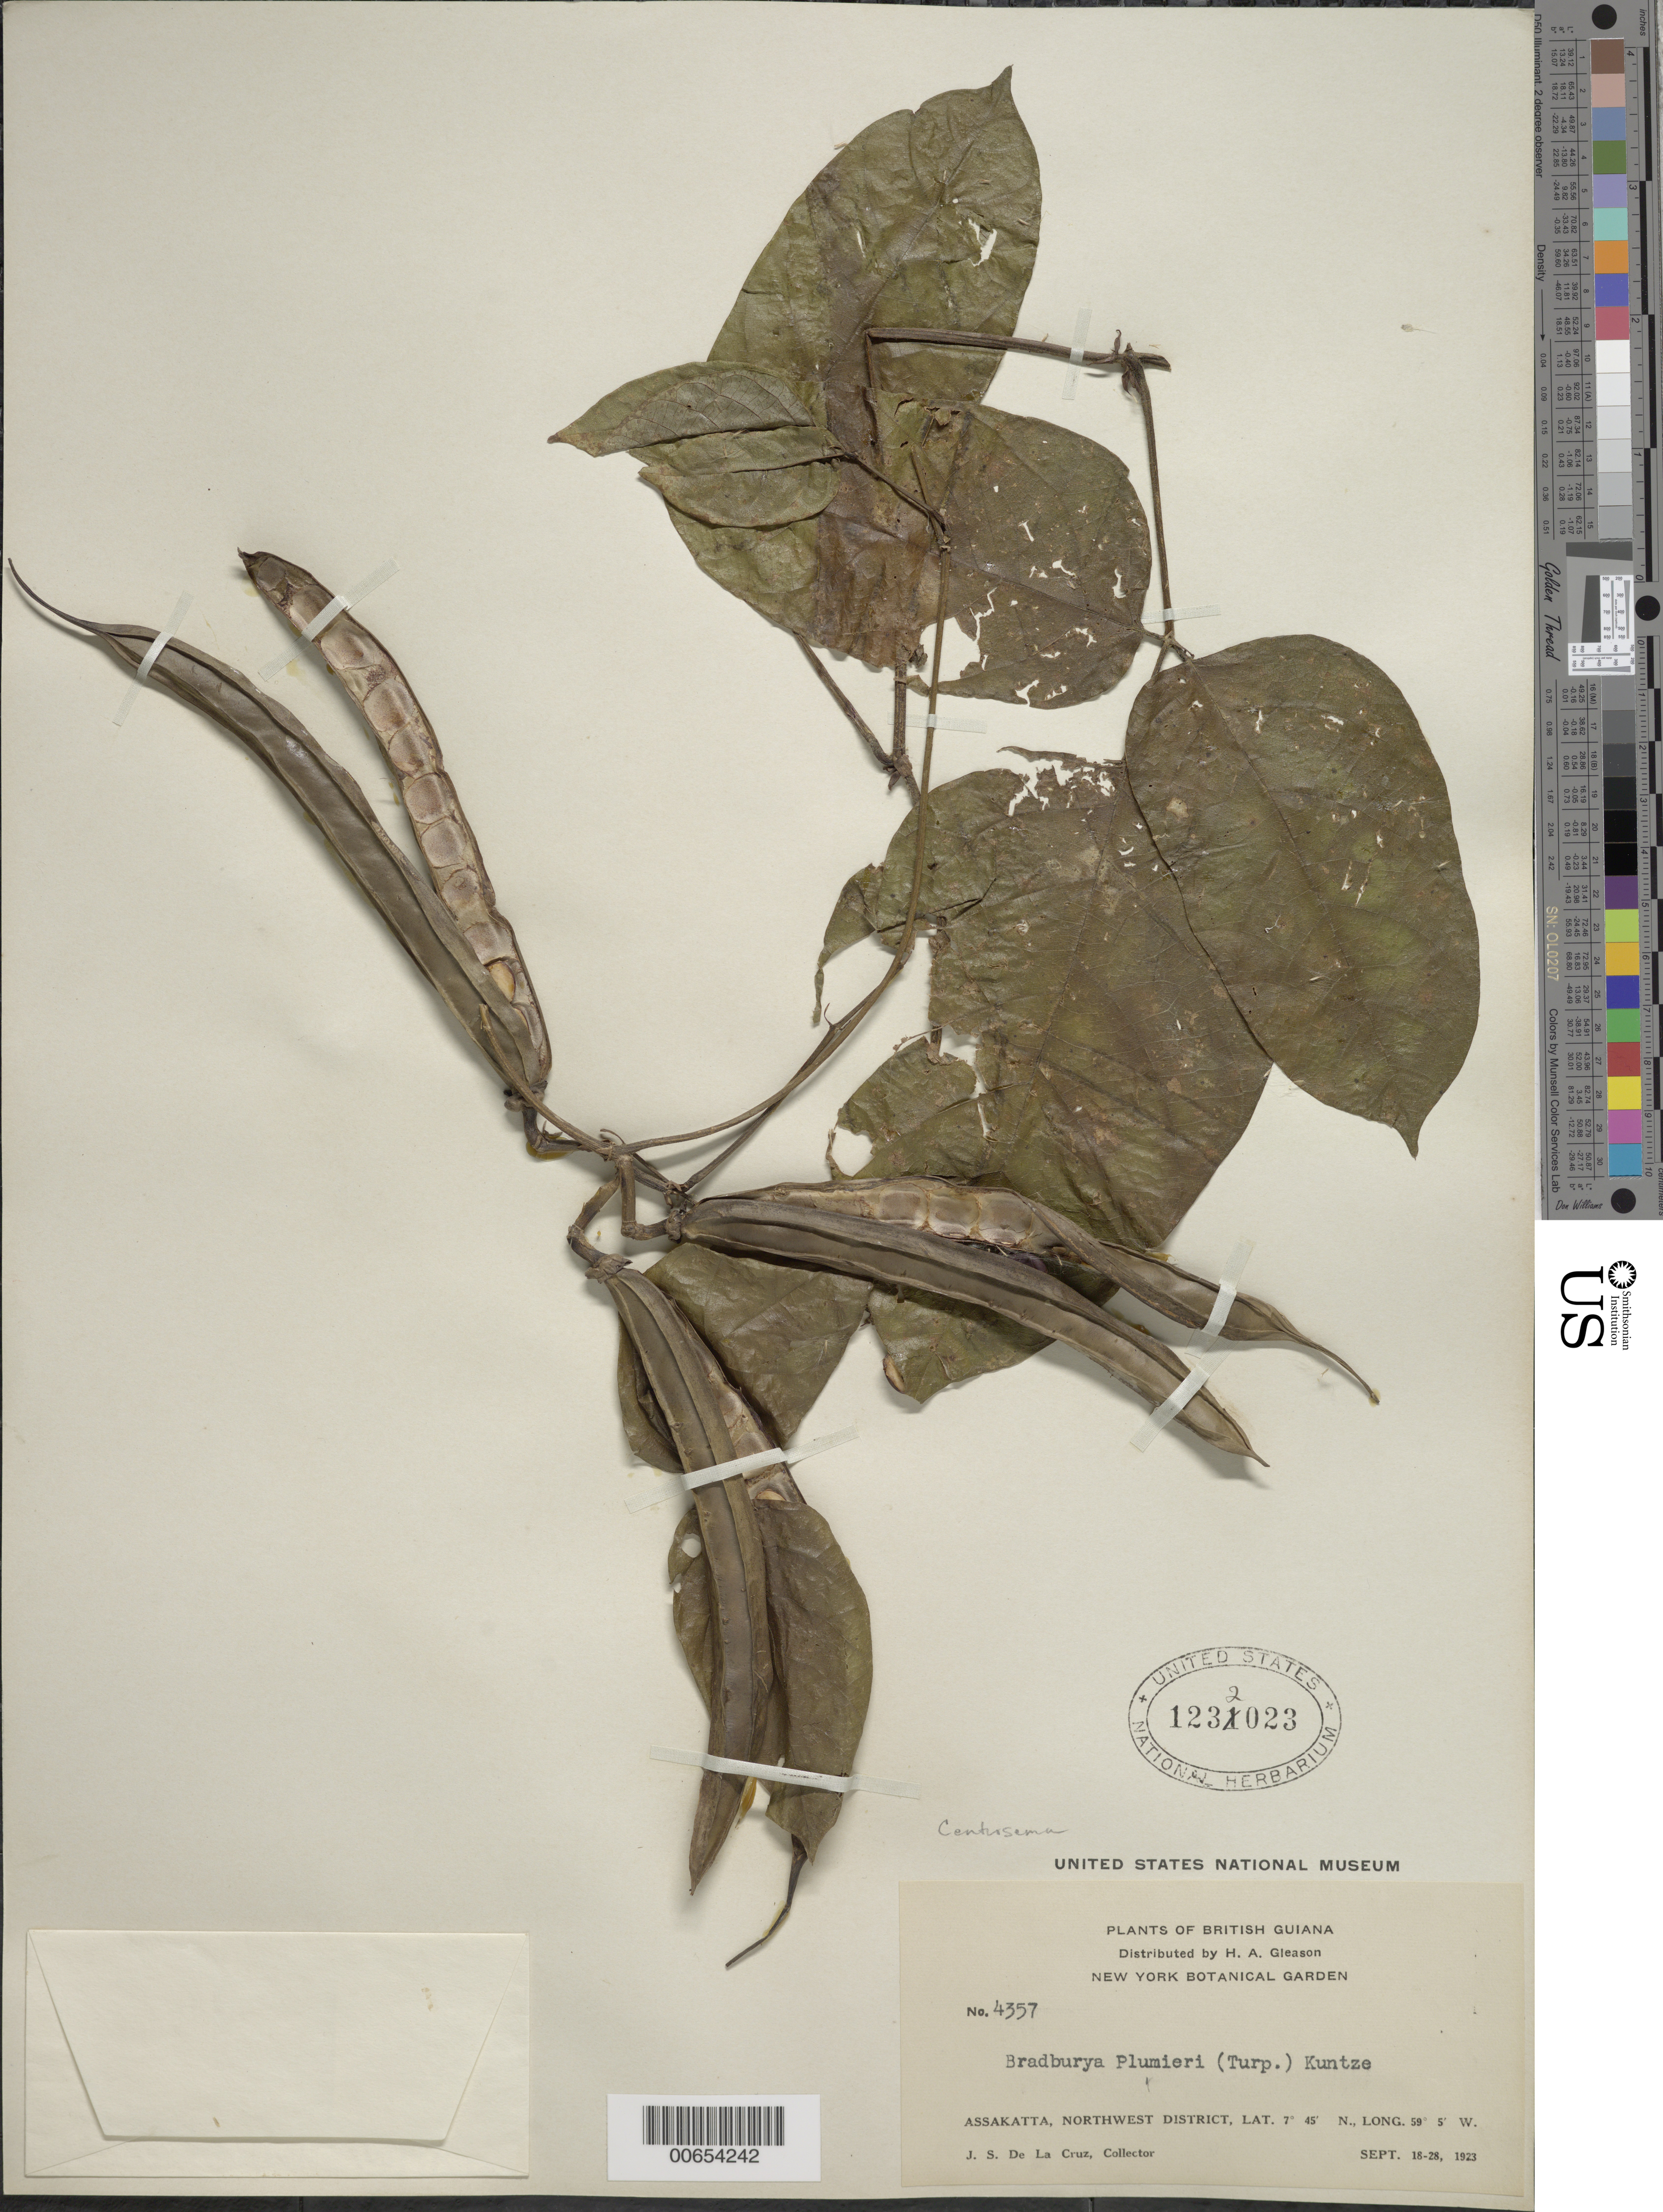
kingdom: Plantae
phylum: Tracheophyta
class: Magnoliopsida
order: Fabales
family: Fabaceae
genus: Centrosema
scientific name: Centrosema plumieri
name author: (Turpin ex Pers.) Benth.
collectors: J. S. de la Cruz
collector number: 4357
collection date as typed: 18-Sep-23 to 28-Sep-23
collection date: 1923-09-18/1923-09-28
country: Guyana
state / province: Barima-Waini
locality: Assakatta, NW District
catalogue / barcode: US 1232023